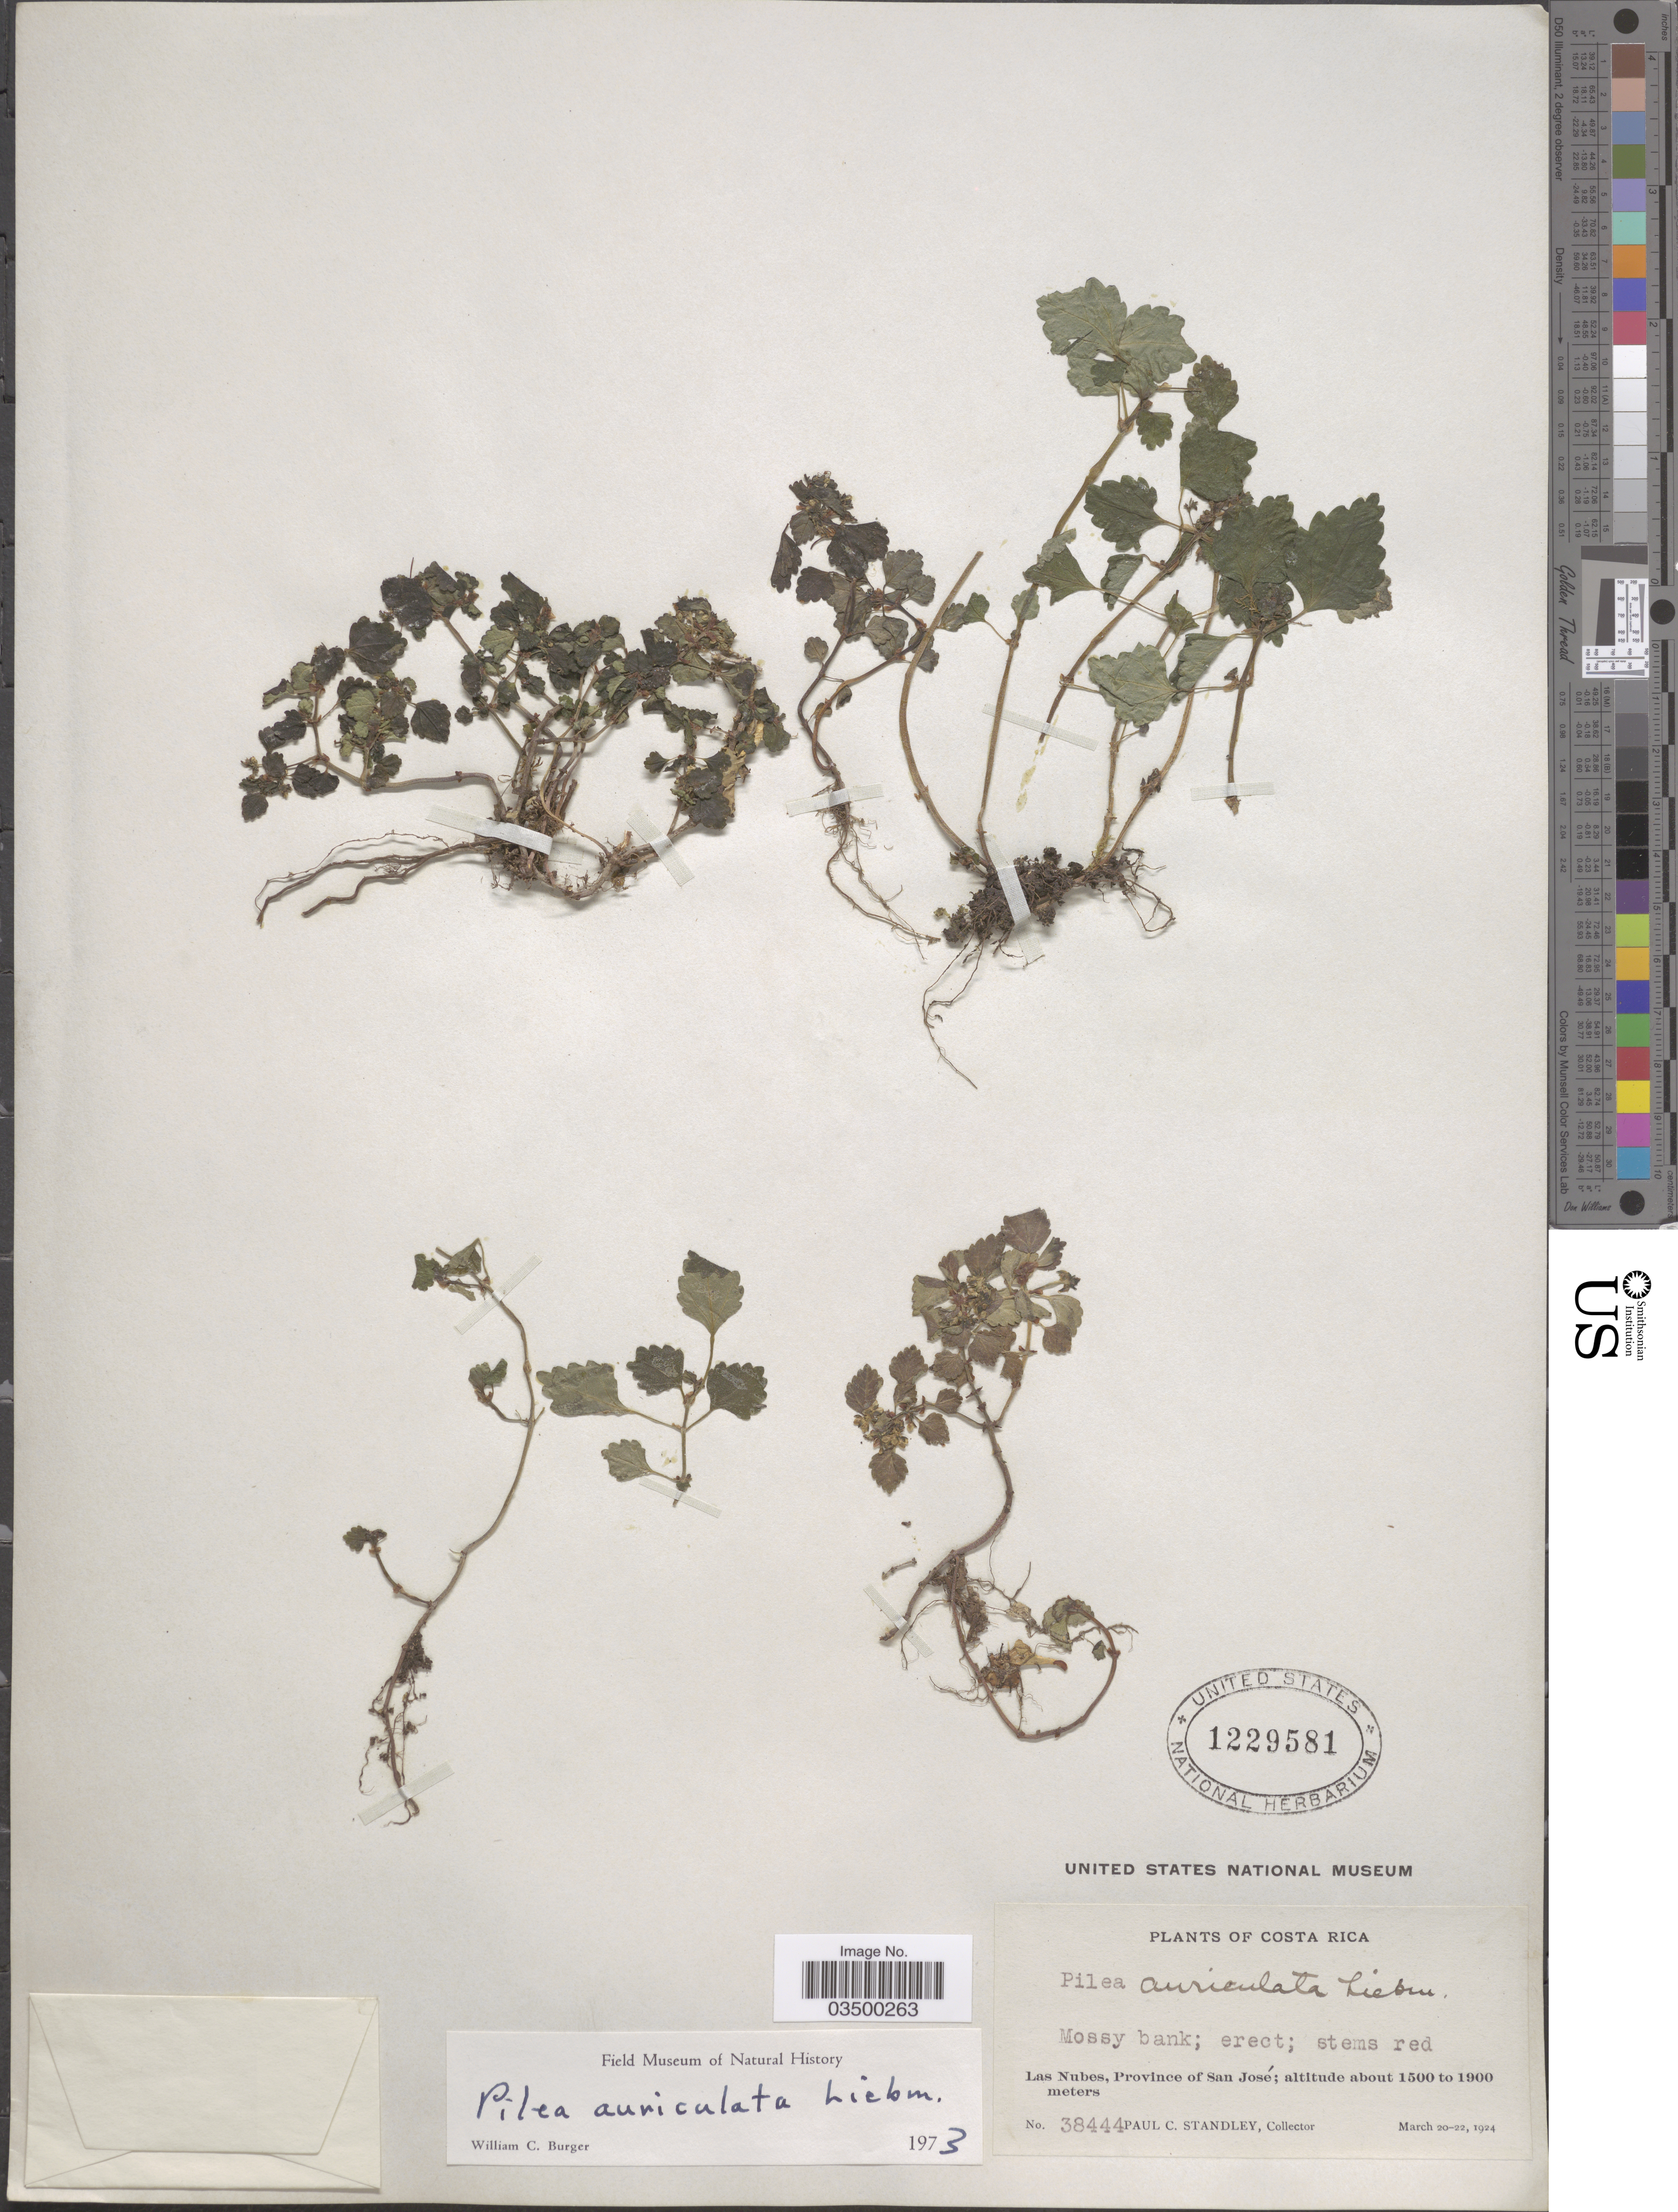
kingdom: Plantae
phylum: Tracheophyta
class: Magnoliopsida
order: Rosales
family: Urticaceae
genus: Pilea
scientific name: Pilea auriculata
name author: Liebm.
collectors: P. C. Standley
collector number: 38444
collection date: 1924-03-20/1924-03-22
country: Costa Rica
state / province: San José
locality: Las Nubes.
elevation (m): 1500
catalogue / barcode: US 1229581